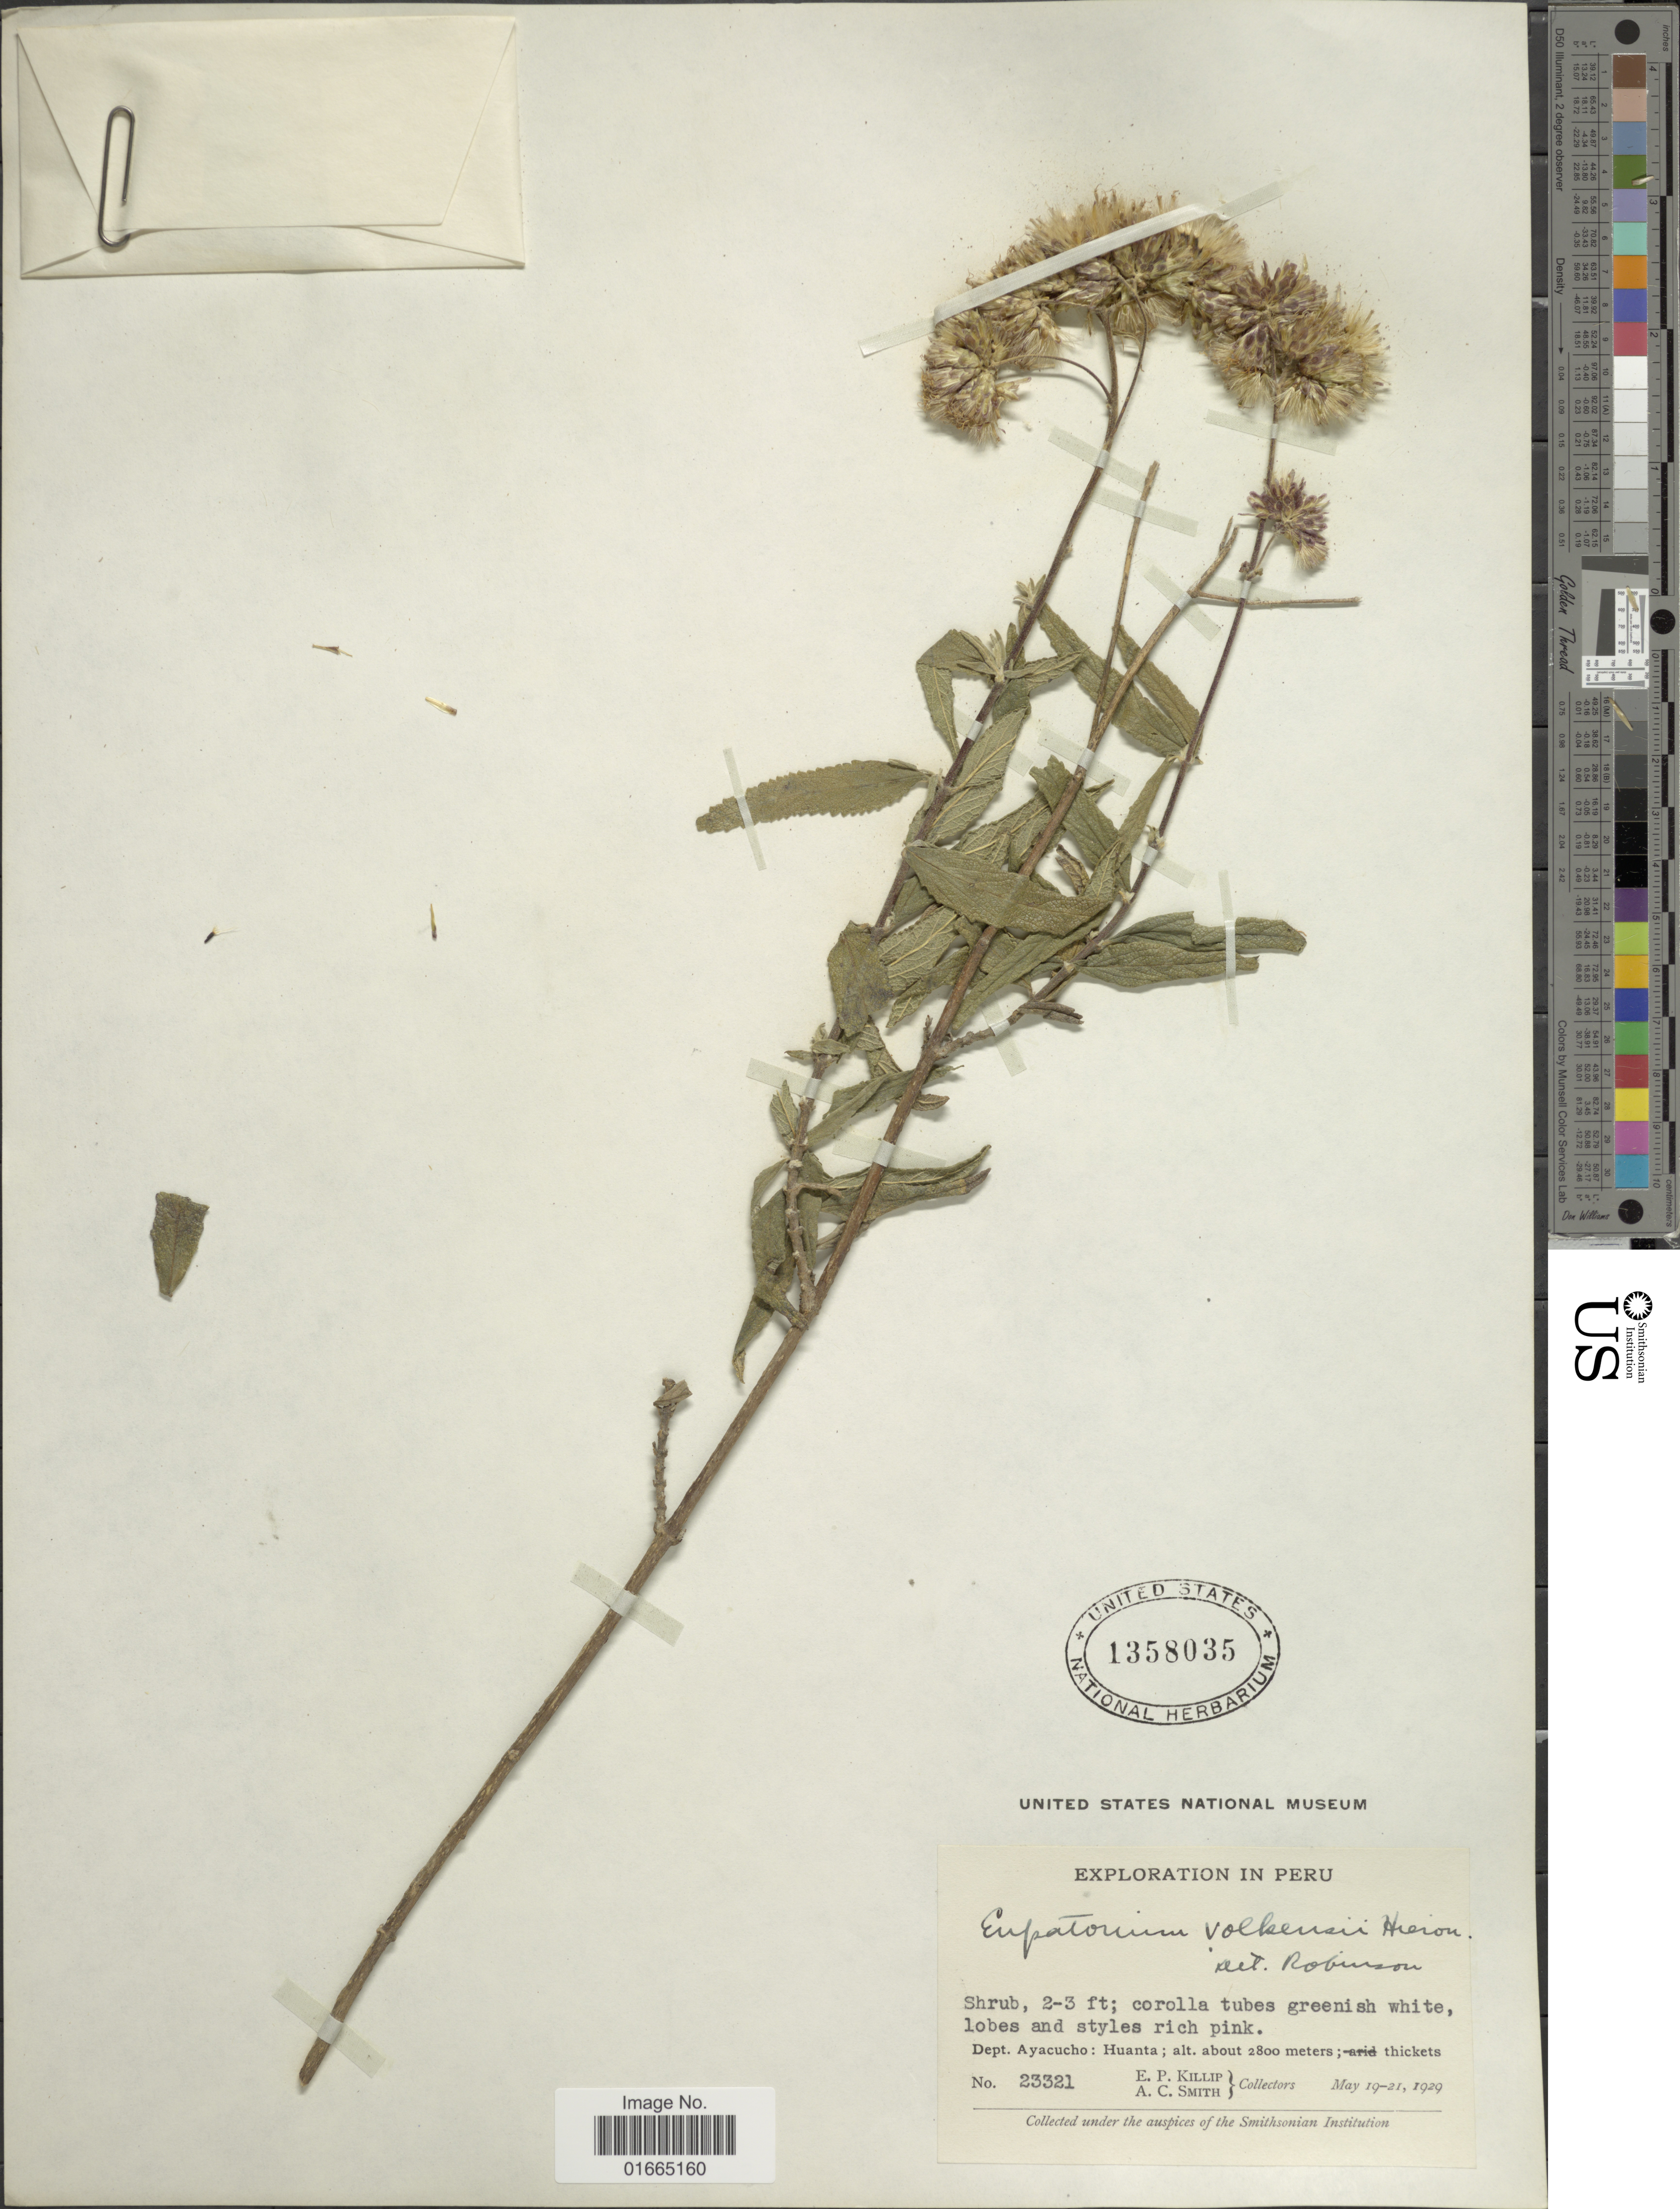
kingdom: Plantae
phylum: Tracheophyta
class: Magnoliopsida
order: Asterales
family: Asteraceae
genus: Cronquistianthus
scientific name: Cronquistianthus volkensii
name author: (Hieron.) R.M. King & H. Rob.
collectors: E. P. Killip & A. C. Smith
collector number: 23321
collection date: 1929-05-19/1929-05-21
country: Peru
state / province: Ayacucho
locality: Dept. Ayacucho: Huanta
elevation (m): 2800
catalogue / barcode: US 1358035